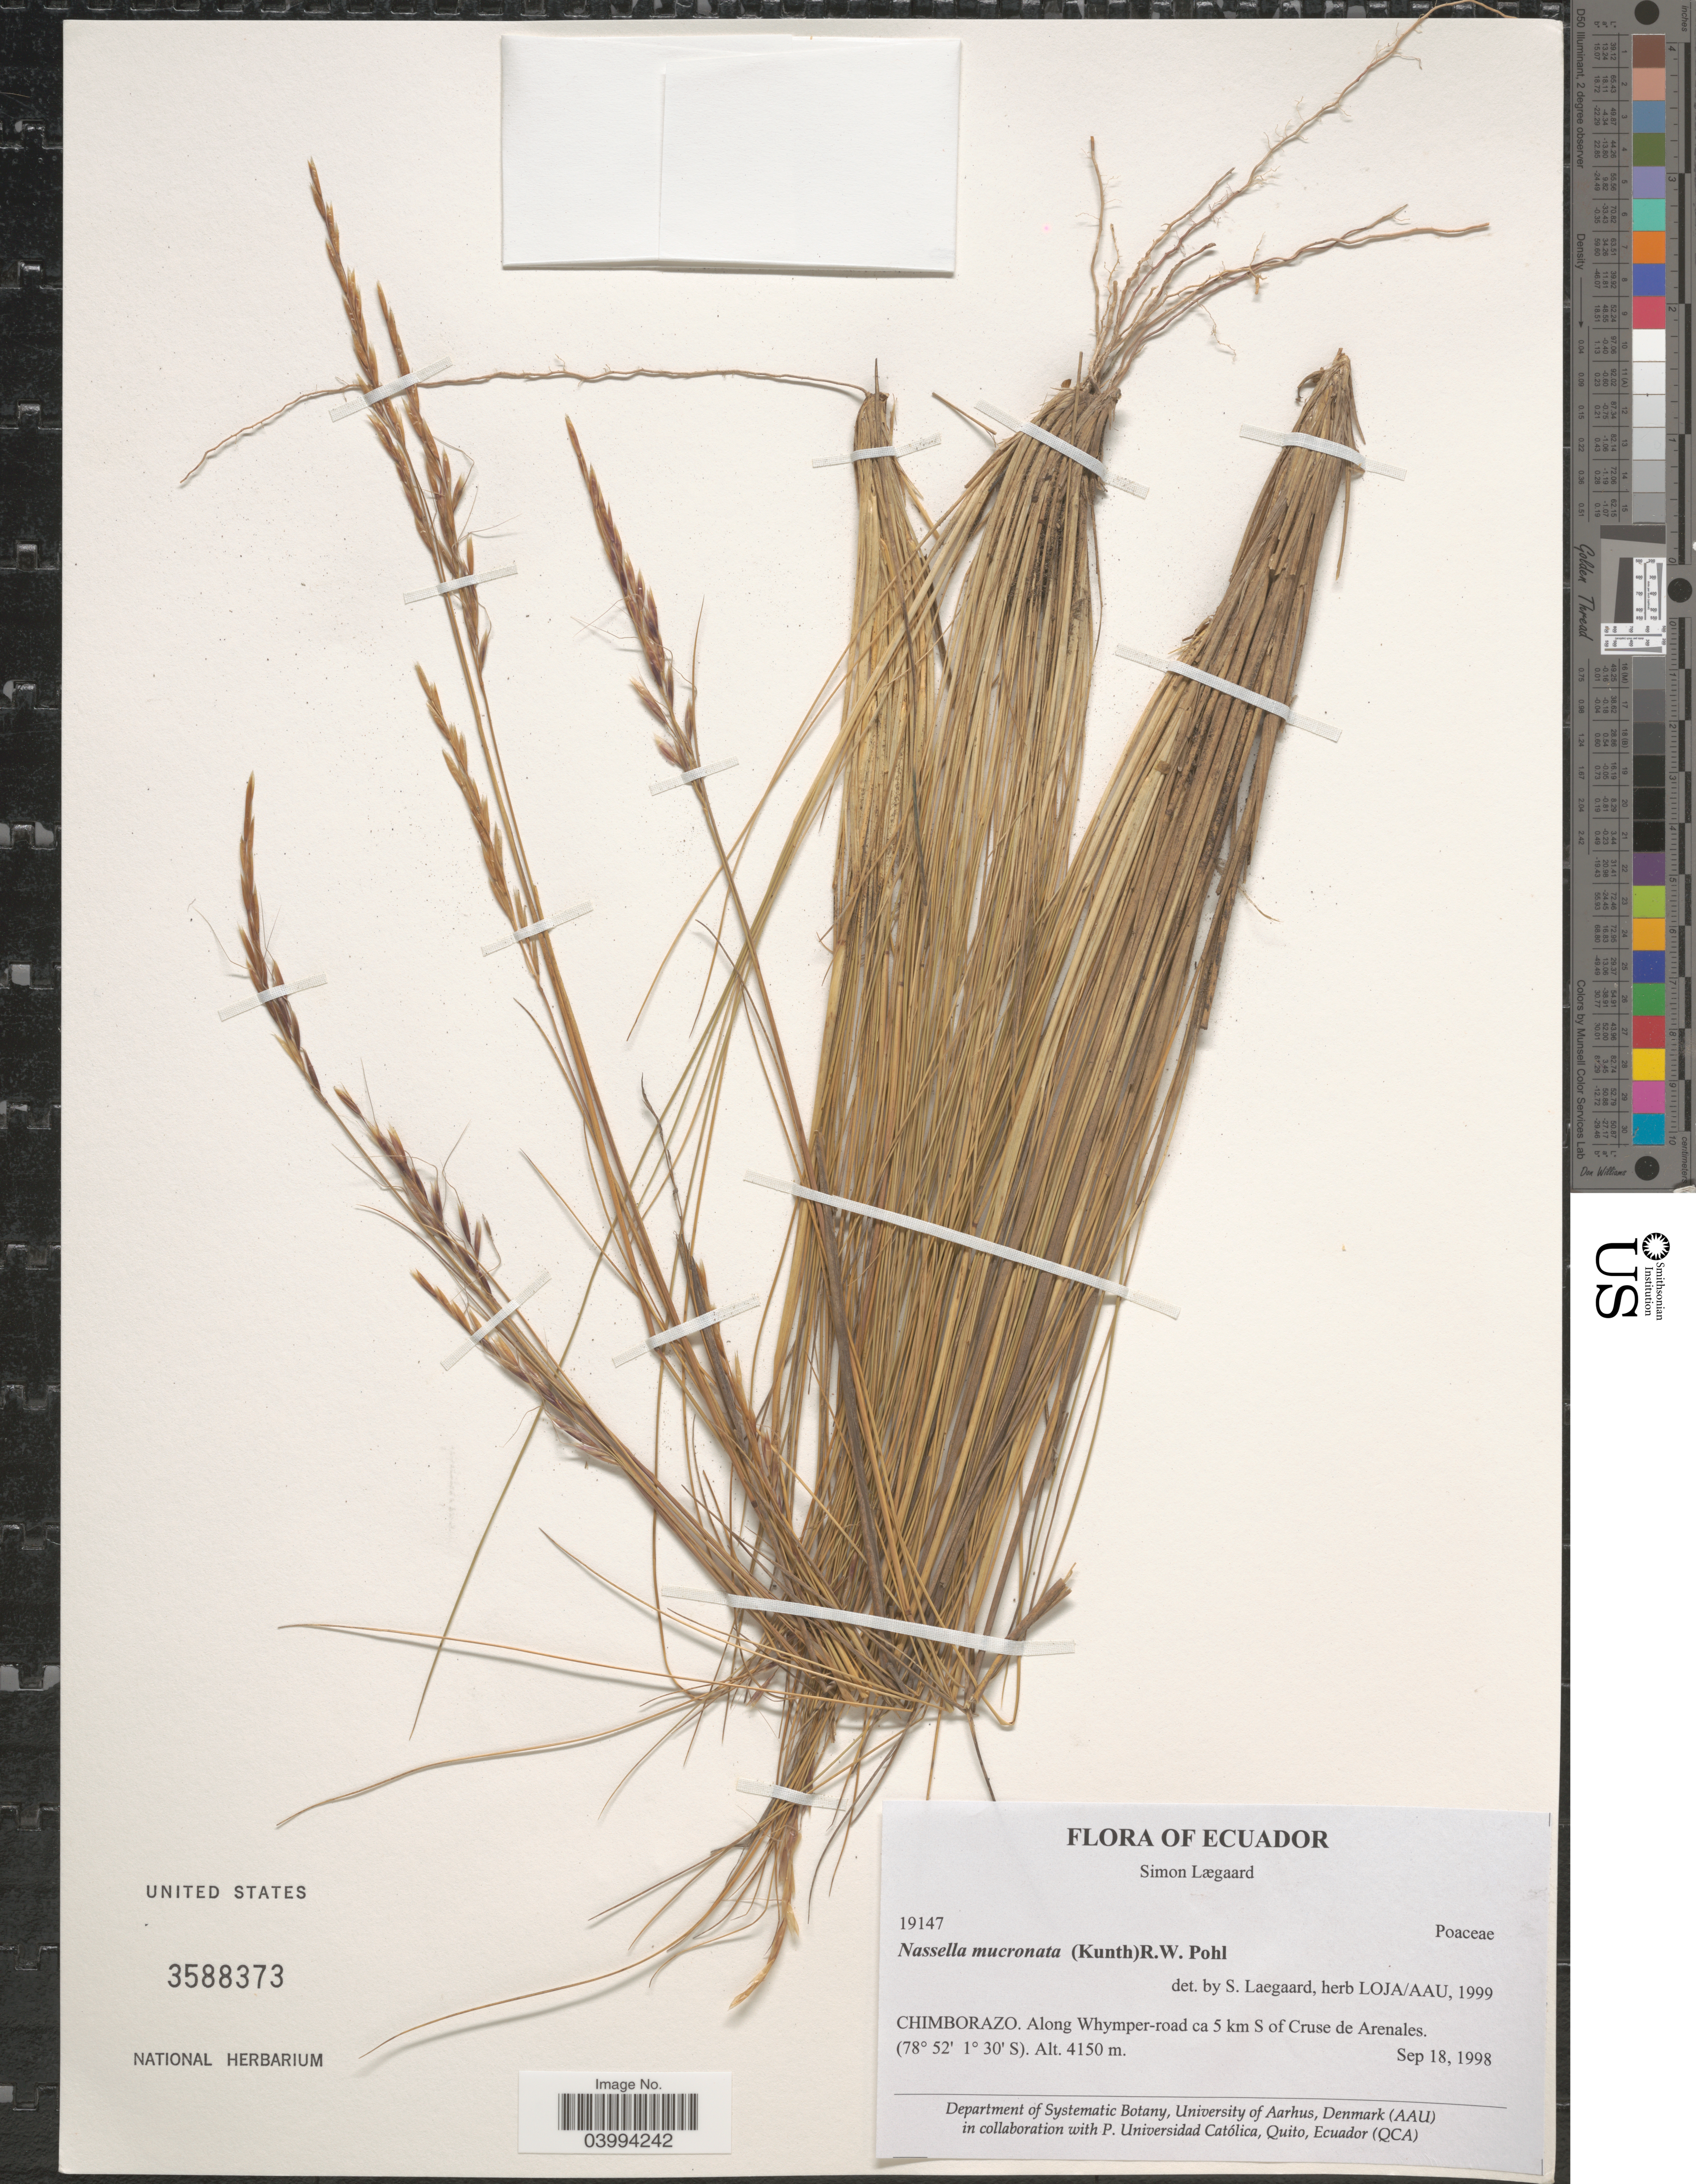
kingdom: Plantae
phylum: Tracheophyta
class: Liliopsida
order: Poales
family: Poaceae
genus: Nassella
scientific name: Nassella mucronata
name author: (Kunth) R.W. Pohl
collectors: S. Lægaard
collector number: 19147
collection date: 1998-09-18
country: Ecuador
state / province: Chimborazo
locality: Along Whymper-road ca 5 km S of Cruse de Arenales.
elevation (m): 4150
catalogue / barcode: US 3588373